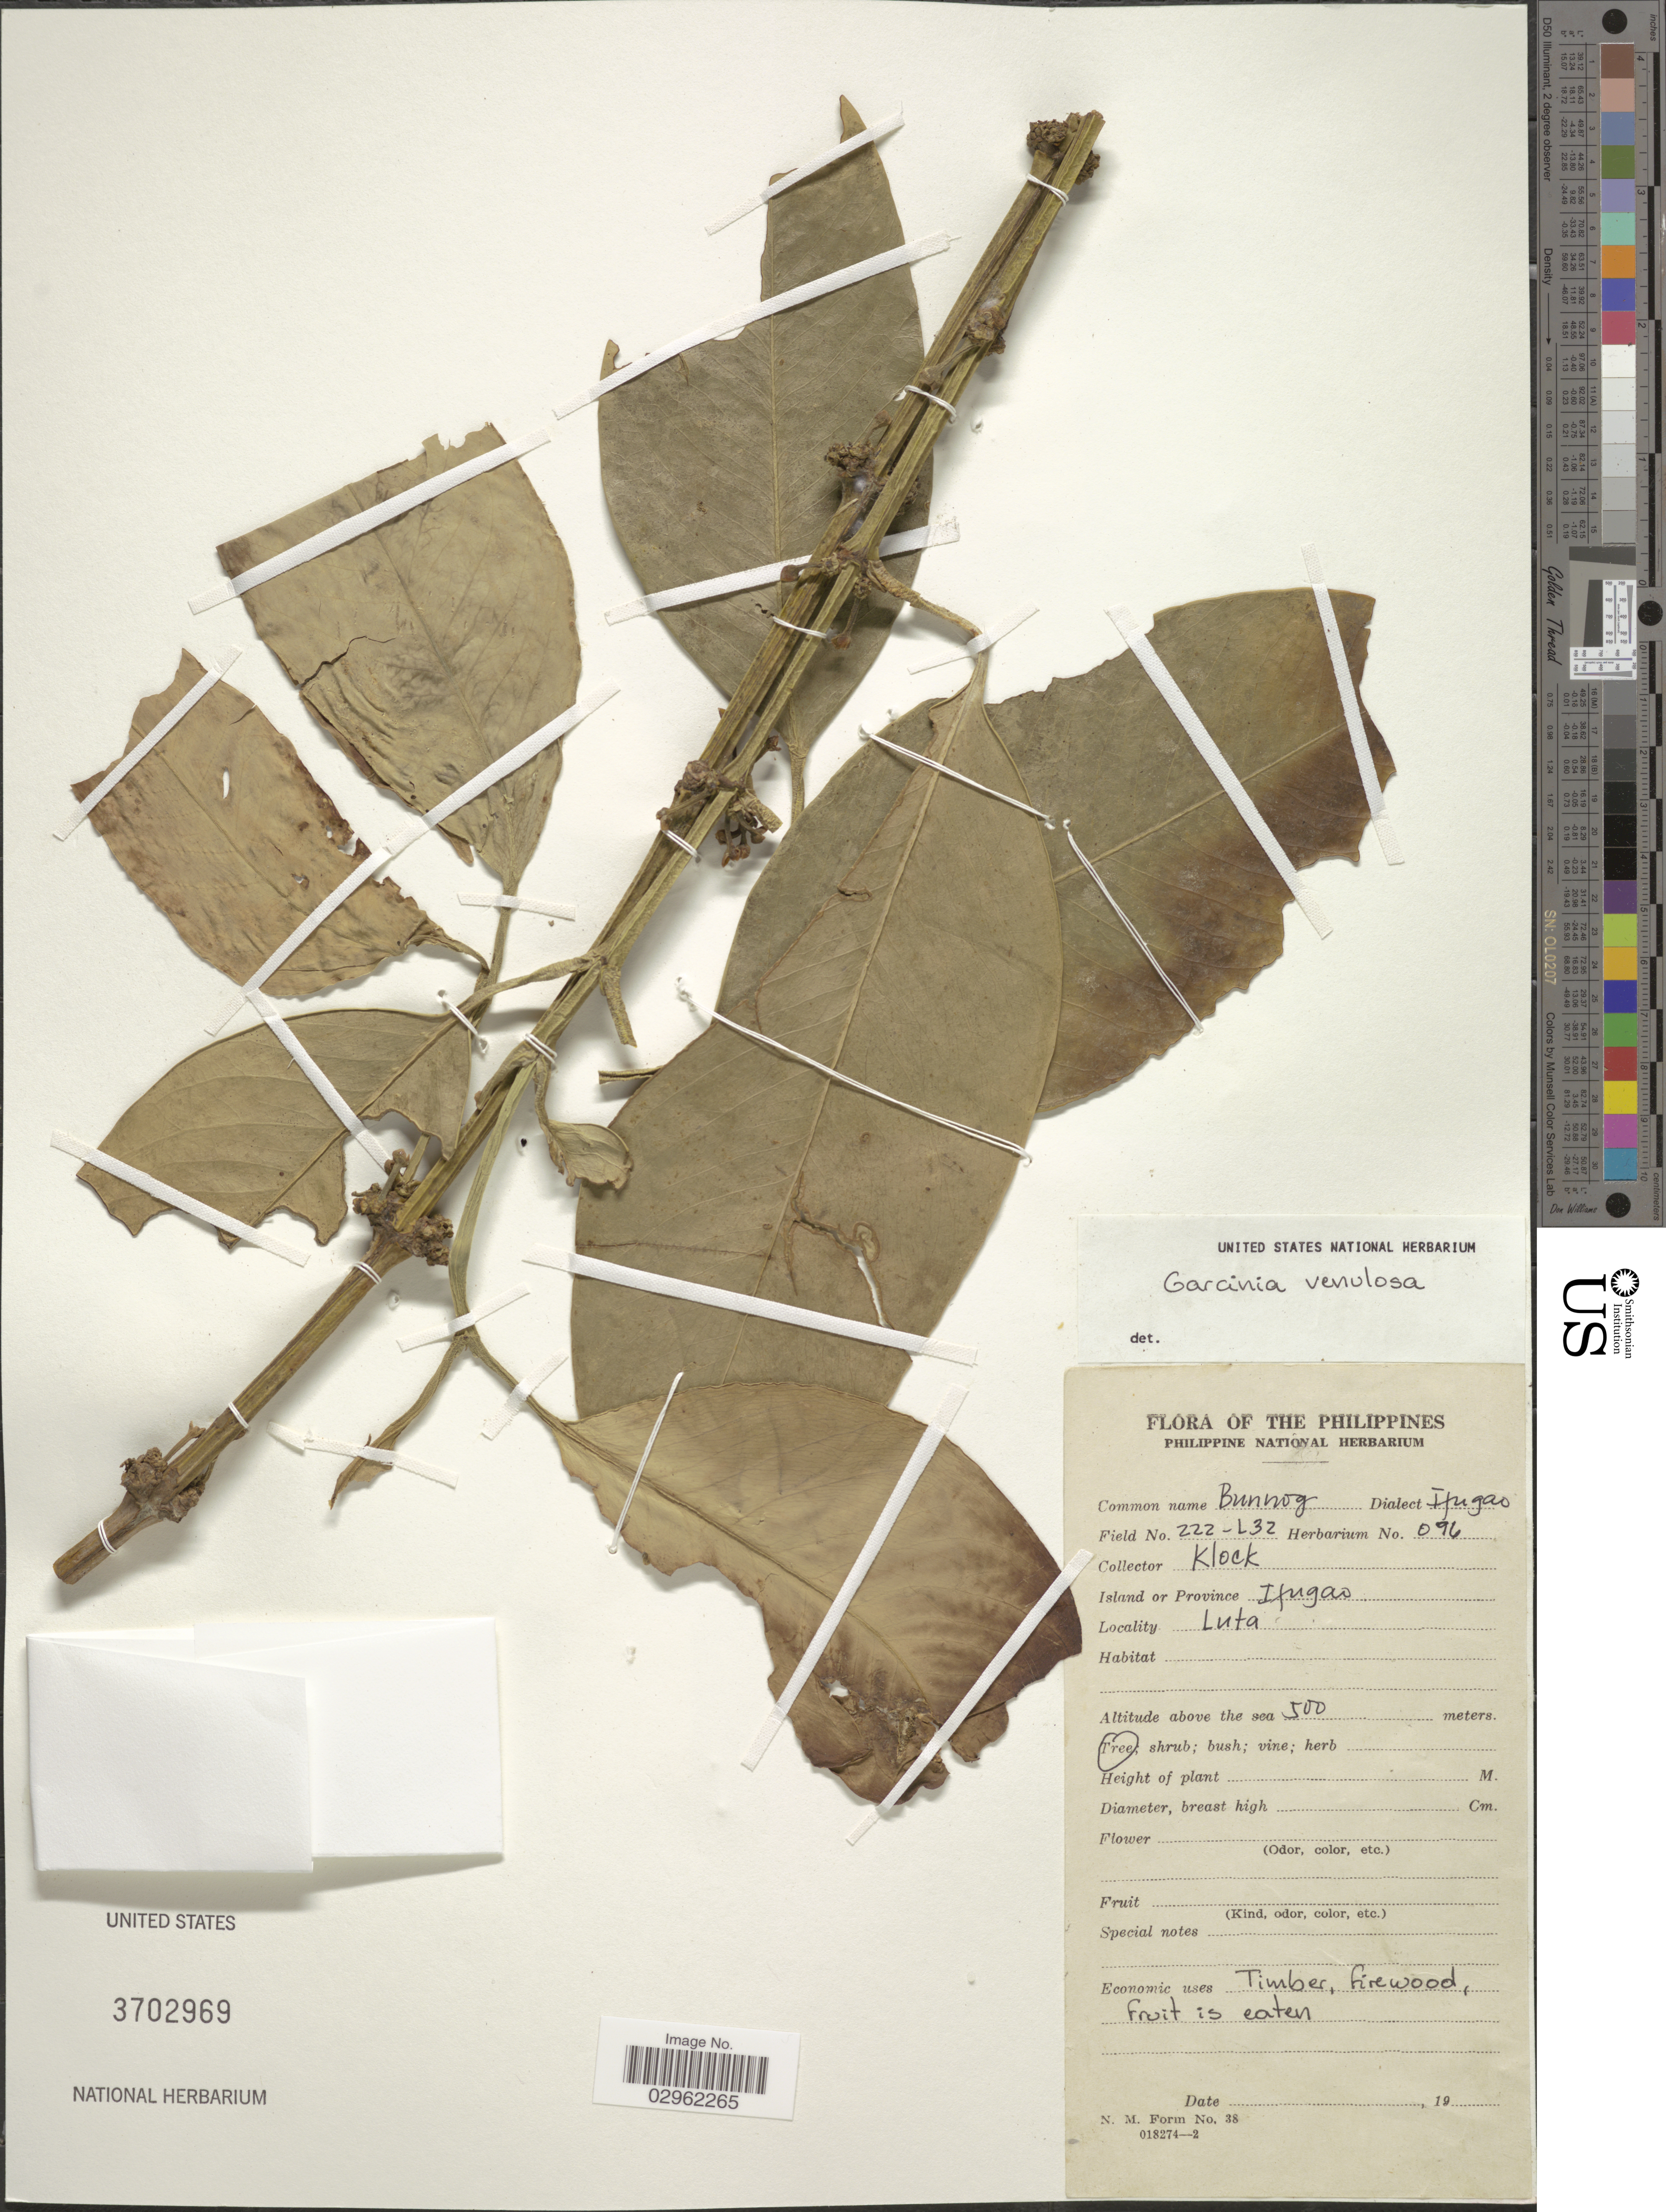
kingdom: Plantae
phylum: Tracheophyta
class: Magnoliopsida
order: Malpighiales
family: Clusiaceae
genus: Garcinia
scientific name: Garcinia venulosa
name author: (Blanco) Choisy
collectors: Klock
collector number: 096?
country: Philippines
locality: Island or Province Ifugao, Luta.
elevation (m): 500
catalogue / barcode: US 3702969